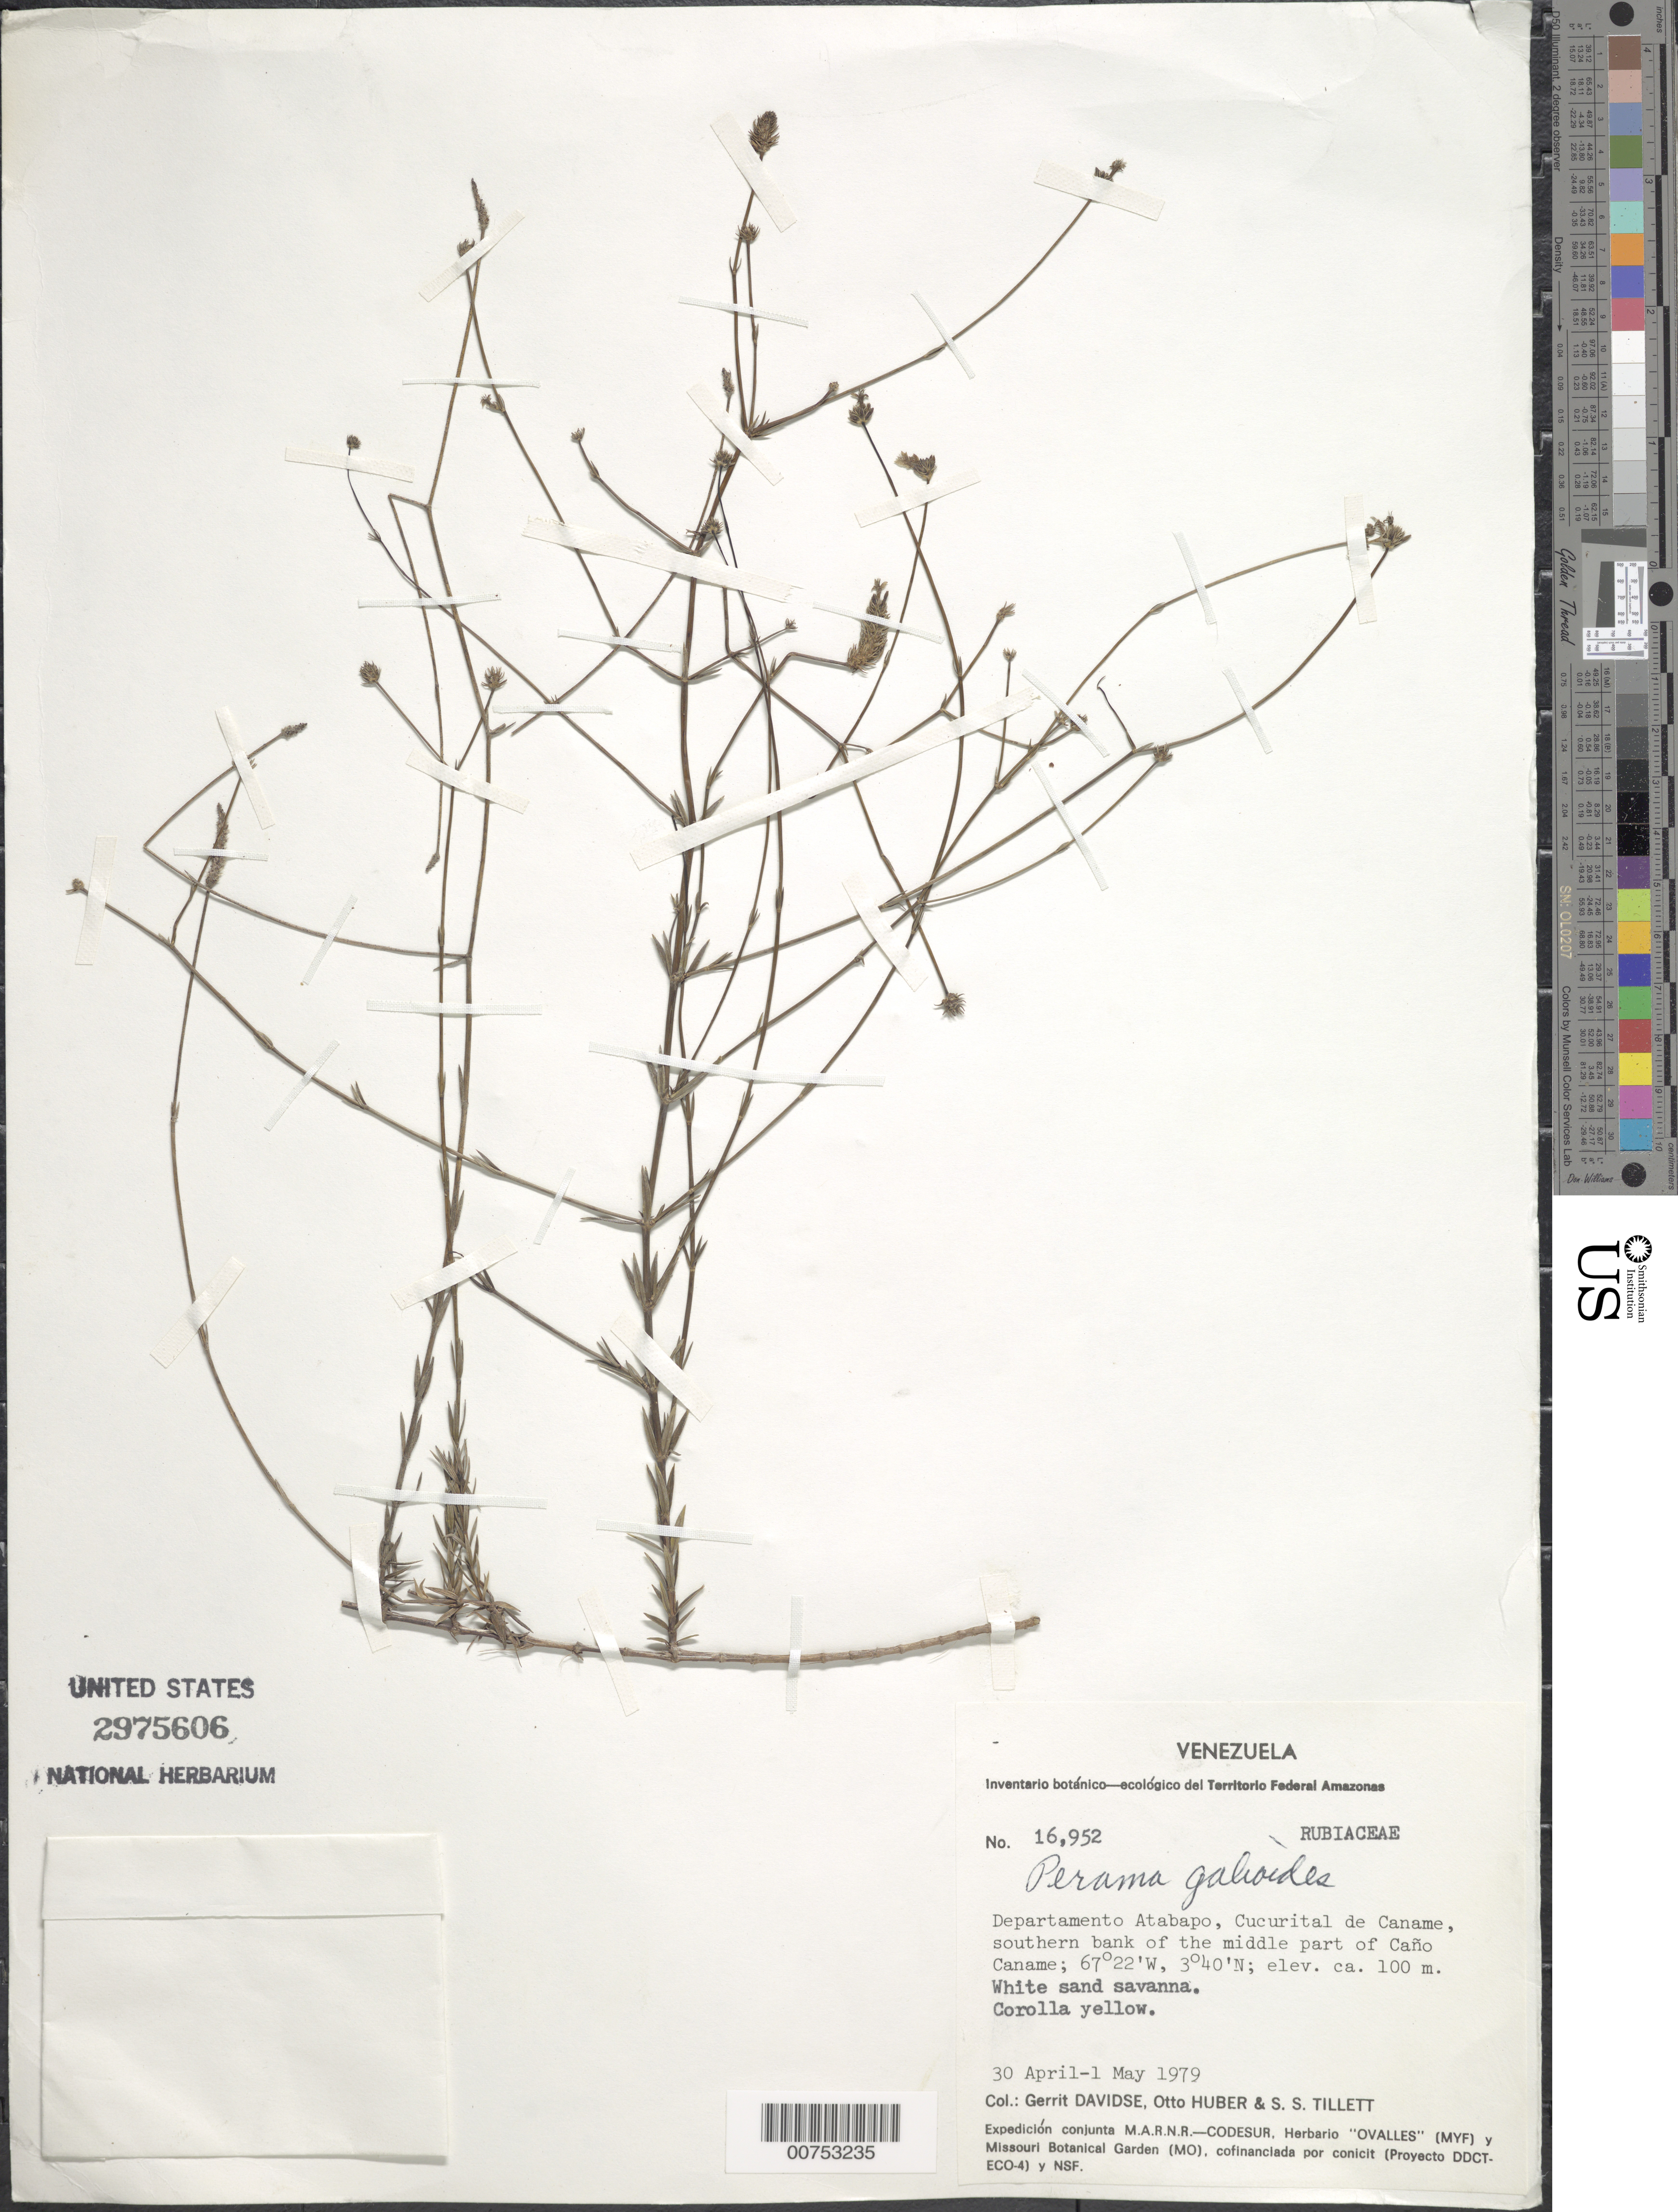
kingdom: Plantae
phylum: Tracheophyta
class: Magnoliopsida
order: Gentianales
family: Rubiaceae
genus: Perama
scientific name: Perama galioides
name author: (Kunth) Poir.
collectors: G. Davidse, O. Huber & S. S. Tillett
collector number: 16952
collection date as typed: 30-Apr-79 to 1-May-79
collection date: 1979-04-30/1979-05-01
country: Venezuela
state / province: Amazonas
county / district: Atabapo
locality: Cucurital de Caname, southern bank of the middle part of Caño Caname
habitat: White sand savanna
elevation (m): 100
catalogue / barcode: US 2975606